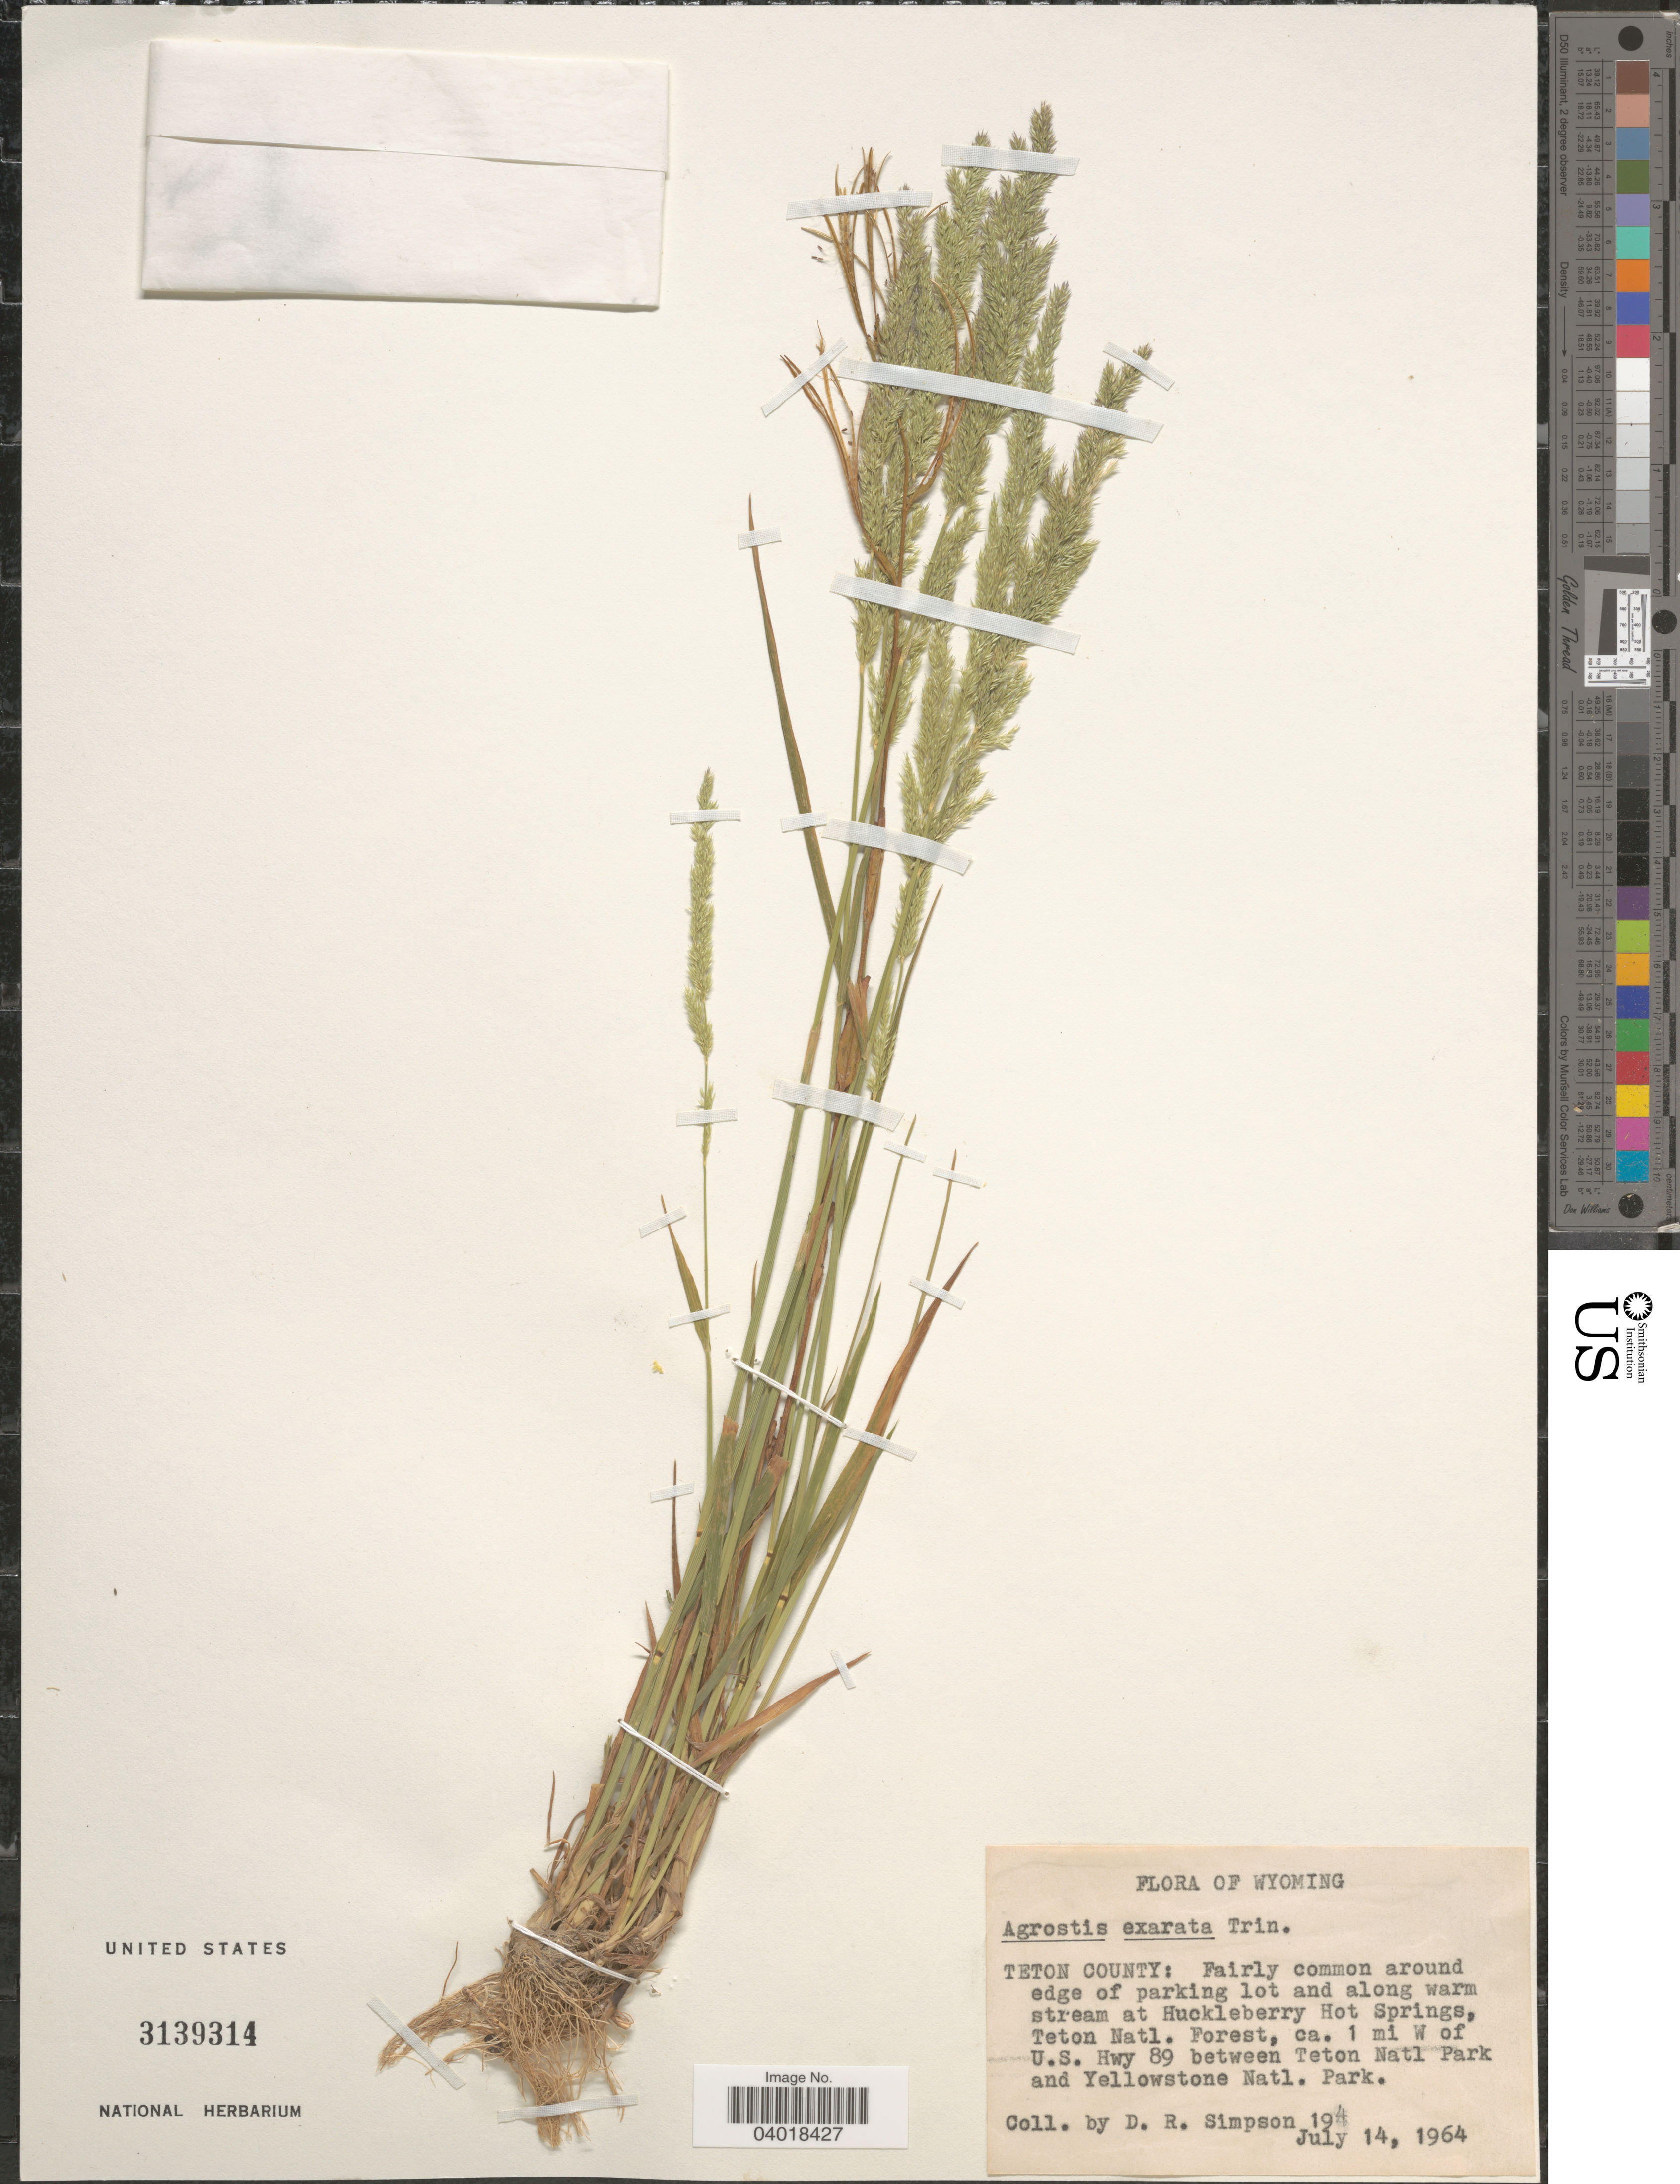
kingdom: Plantae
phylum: Tracheophyta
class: Liliopsida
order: Poales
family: Poaceae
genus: Agrostis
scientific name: Agrostis exarata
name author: Trin.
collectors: D. R. Simpson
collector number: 194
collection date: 1964-07-14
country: United States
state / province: Wyoming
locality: Teton County: around edge of parking lot and along warm stream at Huckleberry Hot Springs, Teton Natl. Forest, ca. 1 mi W of U.S. Hwy 89 between Teton Natl Park and Yellowstone Natl. Park.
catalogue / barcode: US 3139314